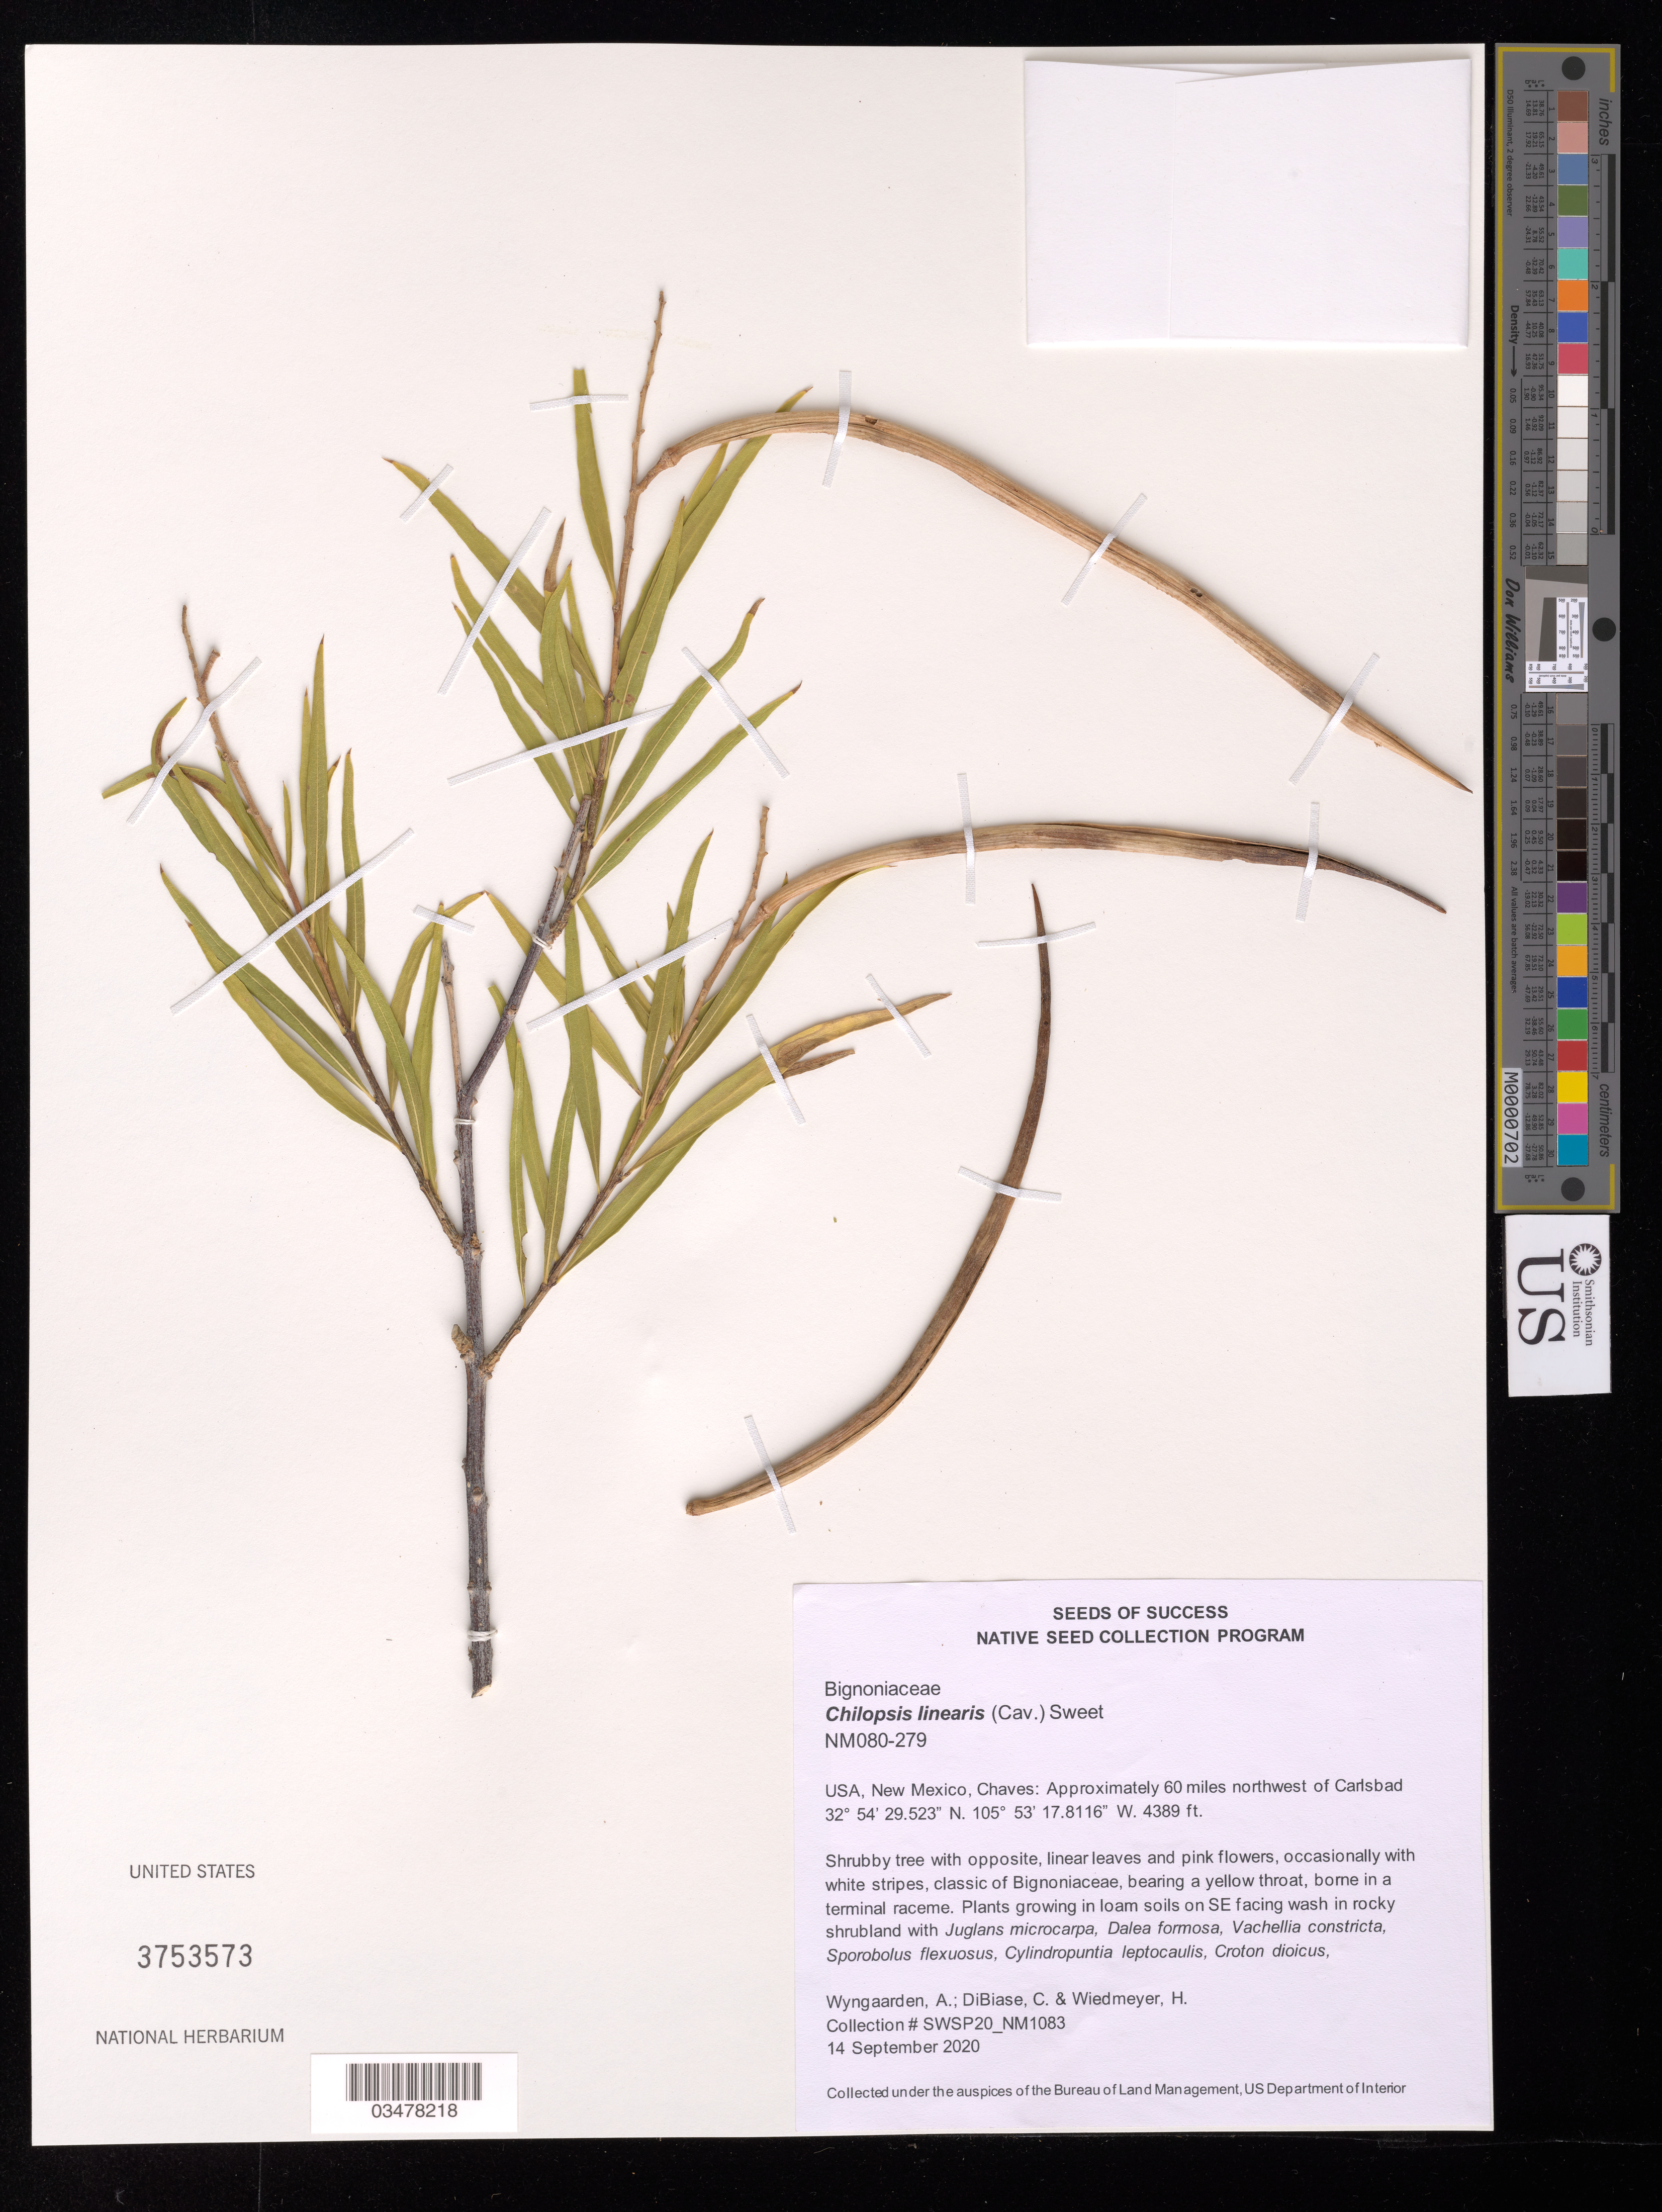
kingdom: Plantae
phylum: Tracheophyta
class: Magnoliopsida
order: Lamiales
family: Bignoniaceae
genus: Chilopsis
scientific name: Chilopsis linearis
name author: (Cav.) Sweet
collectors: A. Wyngaarden, C. DiBiase & H. Wiedmeyer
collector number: NM080-279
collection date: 2020-09-14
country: United States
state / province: New Mexico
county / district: Chaves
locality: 60 mi. NW of Carlsbad.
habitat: Loam soils. Wash in rocky shrubland. With Juglans microcarpa, Dalea formosa, Croton dioicus, etc.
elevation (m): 1338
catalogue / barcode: US 3753573